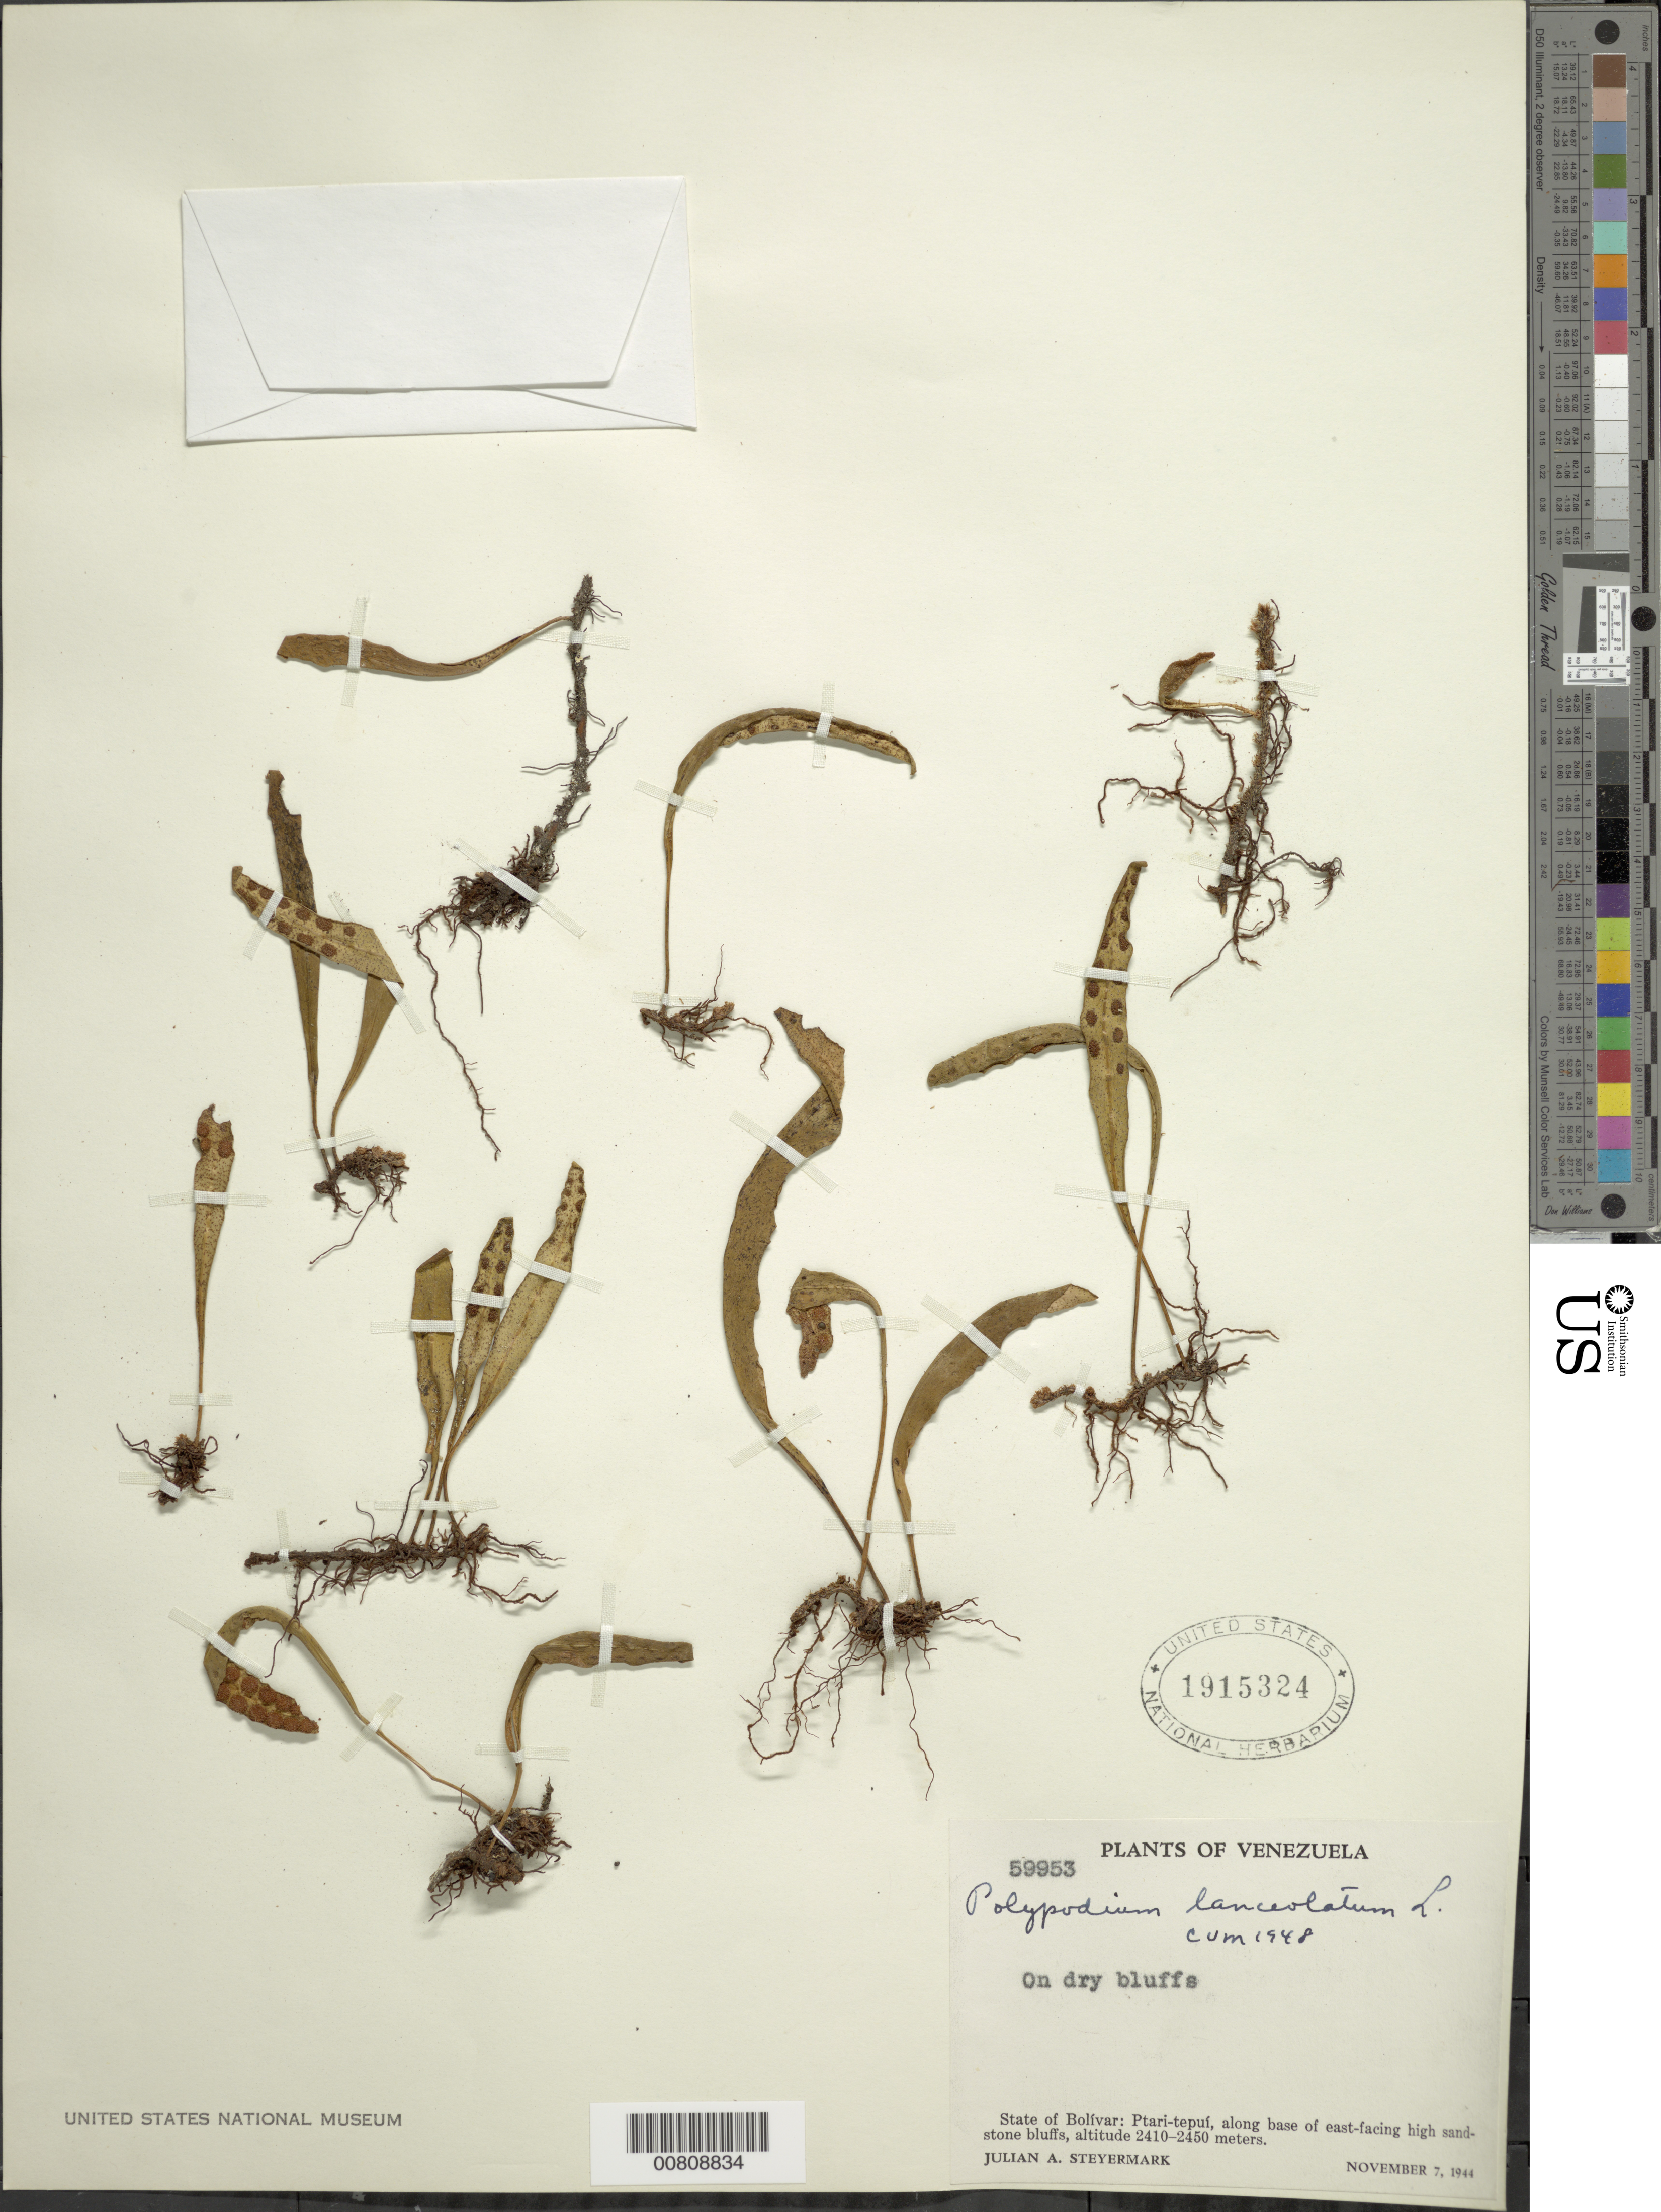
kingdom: Plantae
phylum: Tracheophyta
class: Polypodiopsida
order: Polypodiales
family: Polypodiaceae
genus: Pleopeltis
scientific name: Pleopeltis macrocarpa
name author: (Bory ex Willd.) Kaulf.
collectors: J. Steyermark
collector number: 59953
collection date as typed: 7-Nov-44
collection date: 1944-11-07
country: Venezuela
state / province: Bolívar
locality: Ptari-tepuí, east-facing slopes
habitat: High sandstone bluffs; dry bluffs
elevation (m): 2410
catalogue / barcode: US 1915324